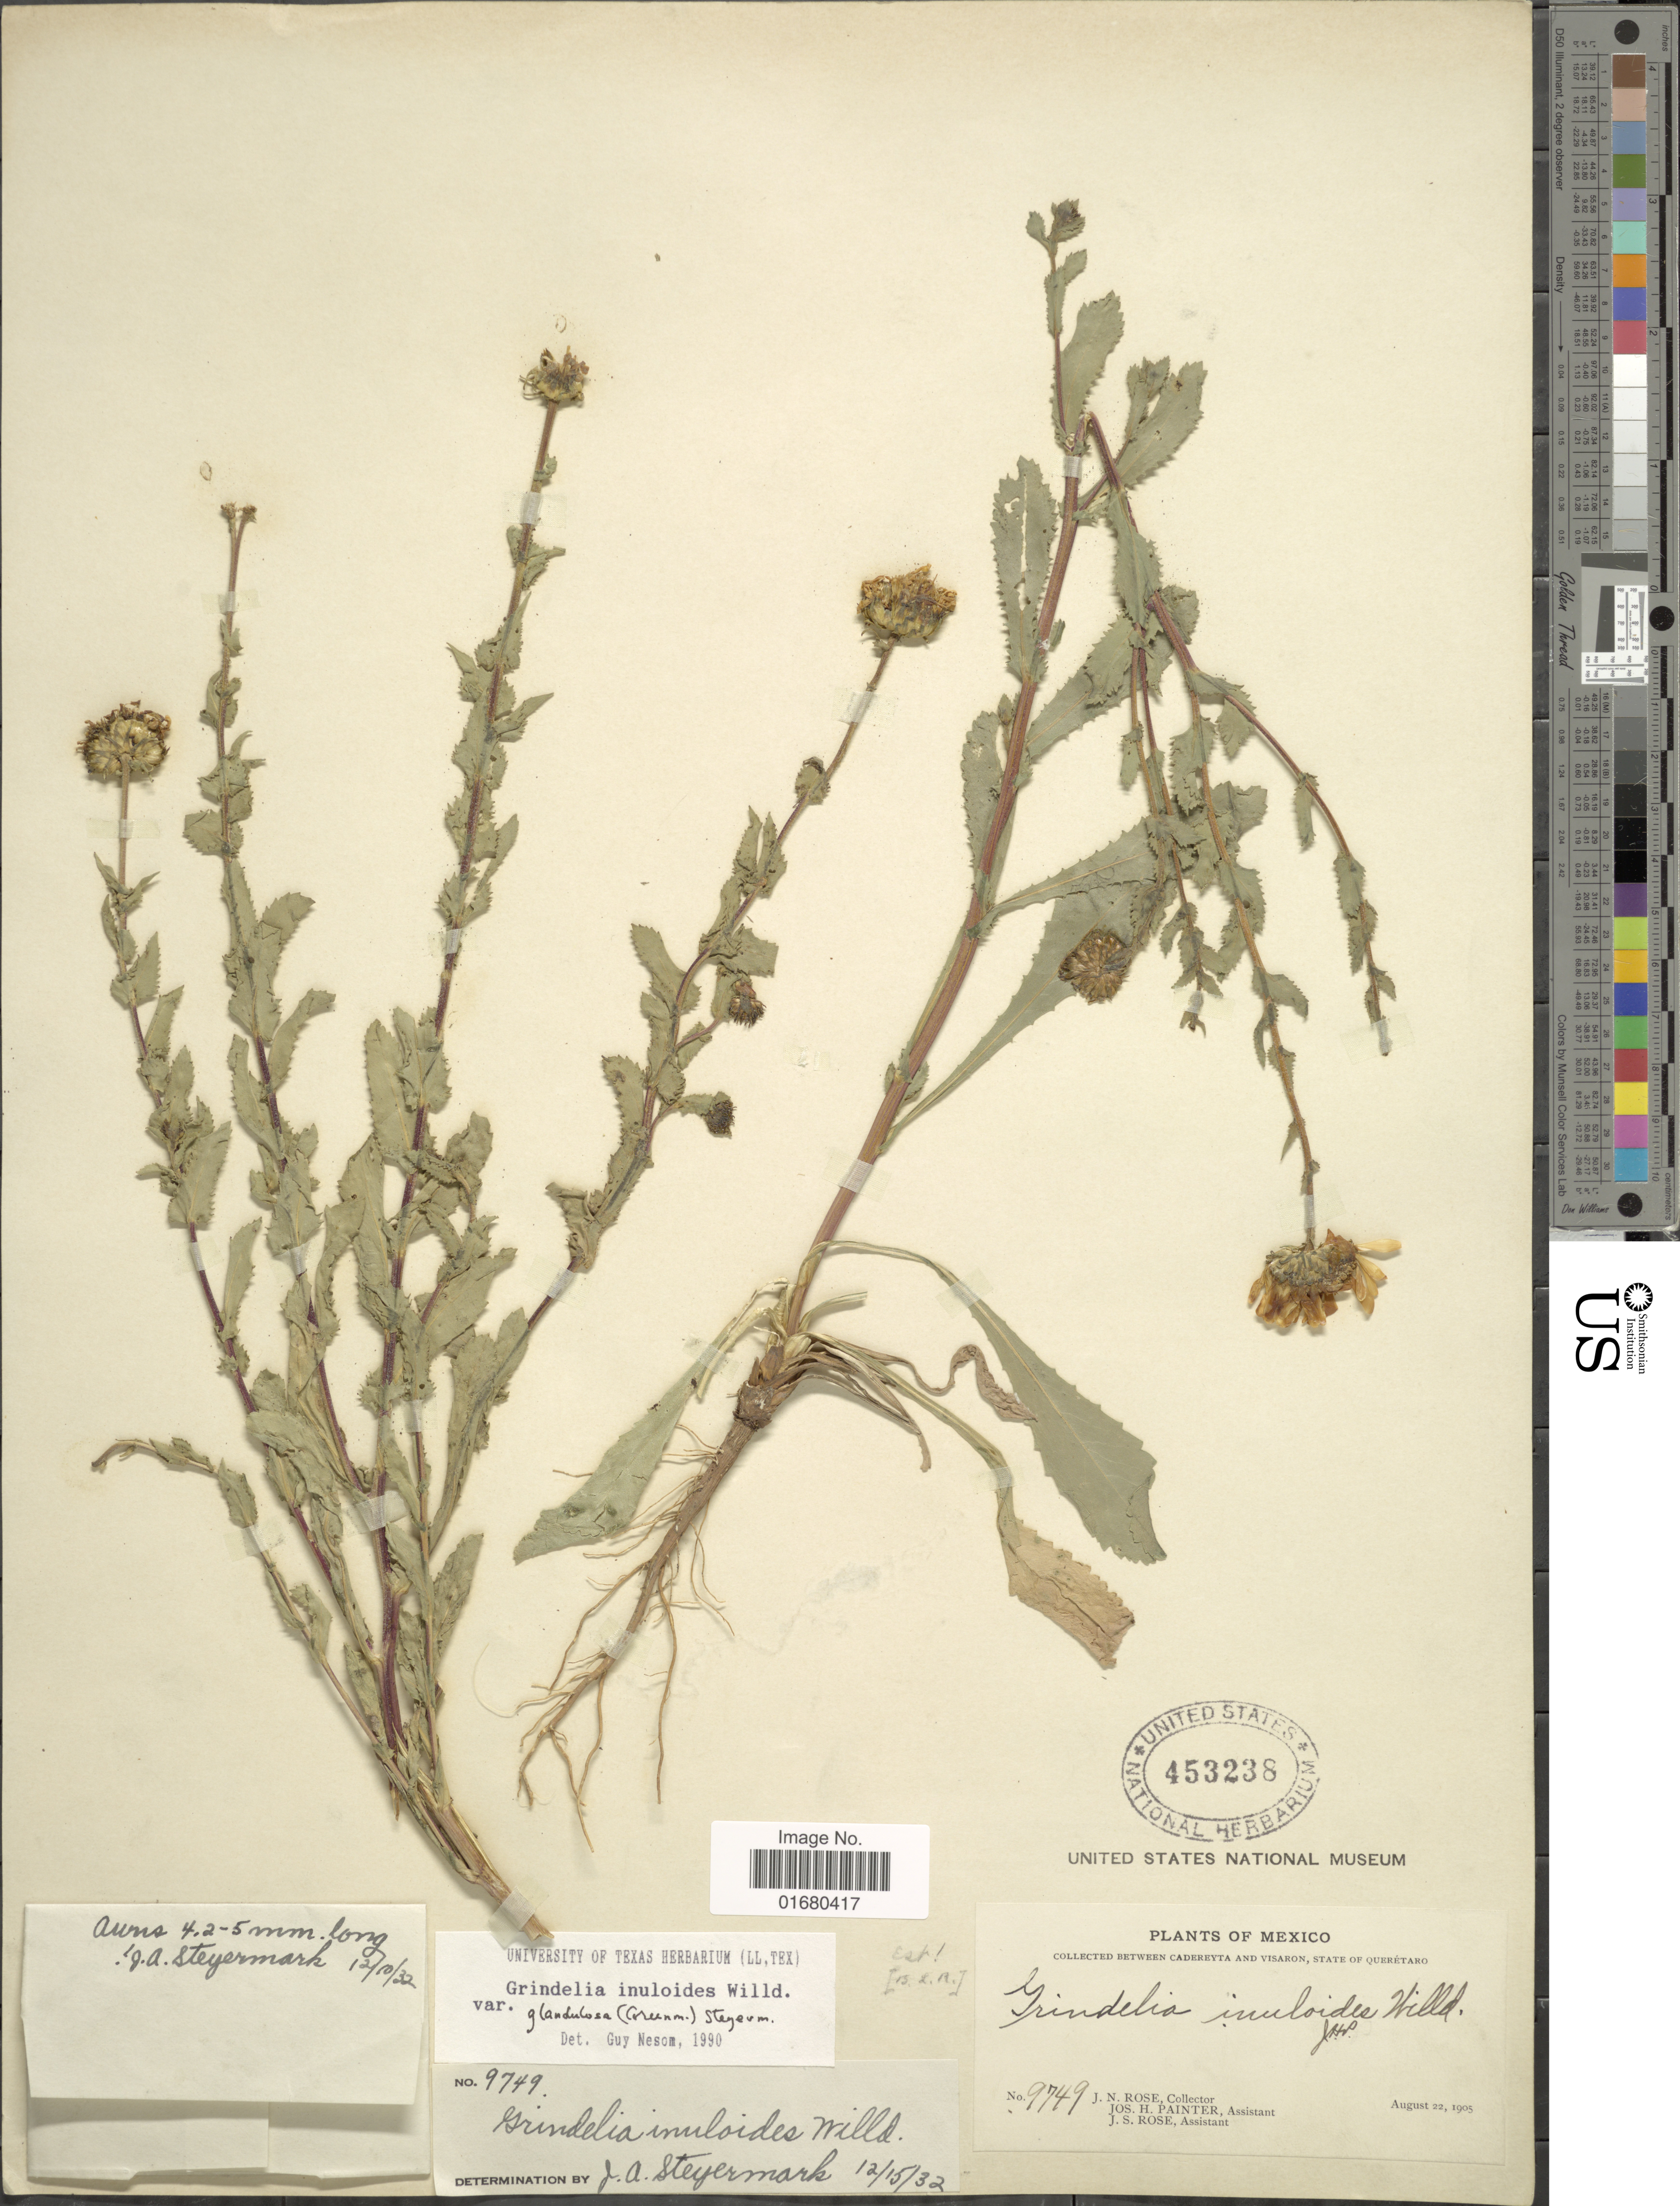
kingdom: Plantae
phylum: Tracheophyta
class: Magnoliopsida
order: Asterales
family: Asteraceae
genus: Grindelia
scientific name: Grindelia inuloides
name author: Willd.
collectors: J. N. Rose, J. H. Painter & J. S. Rose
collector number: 9749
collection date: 1905-08-22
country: Mexico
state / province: Querétaro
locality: Between Cadereyta and visaron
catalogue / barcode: US 453238